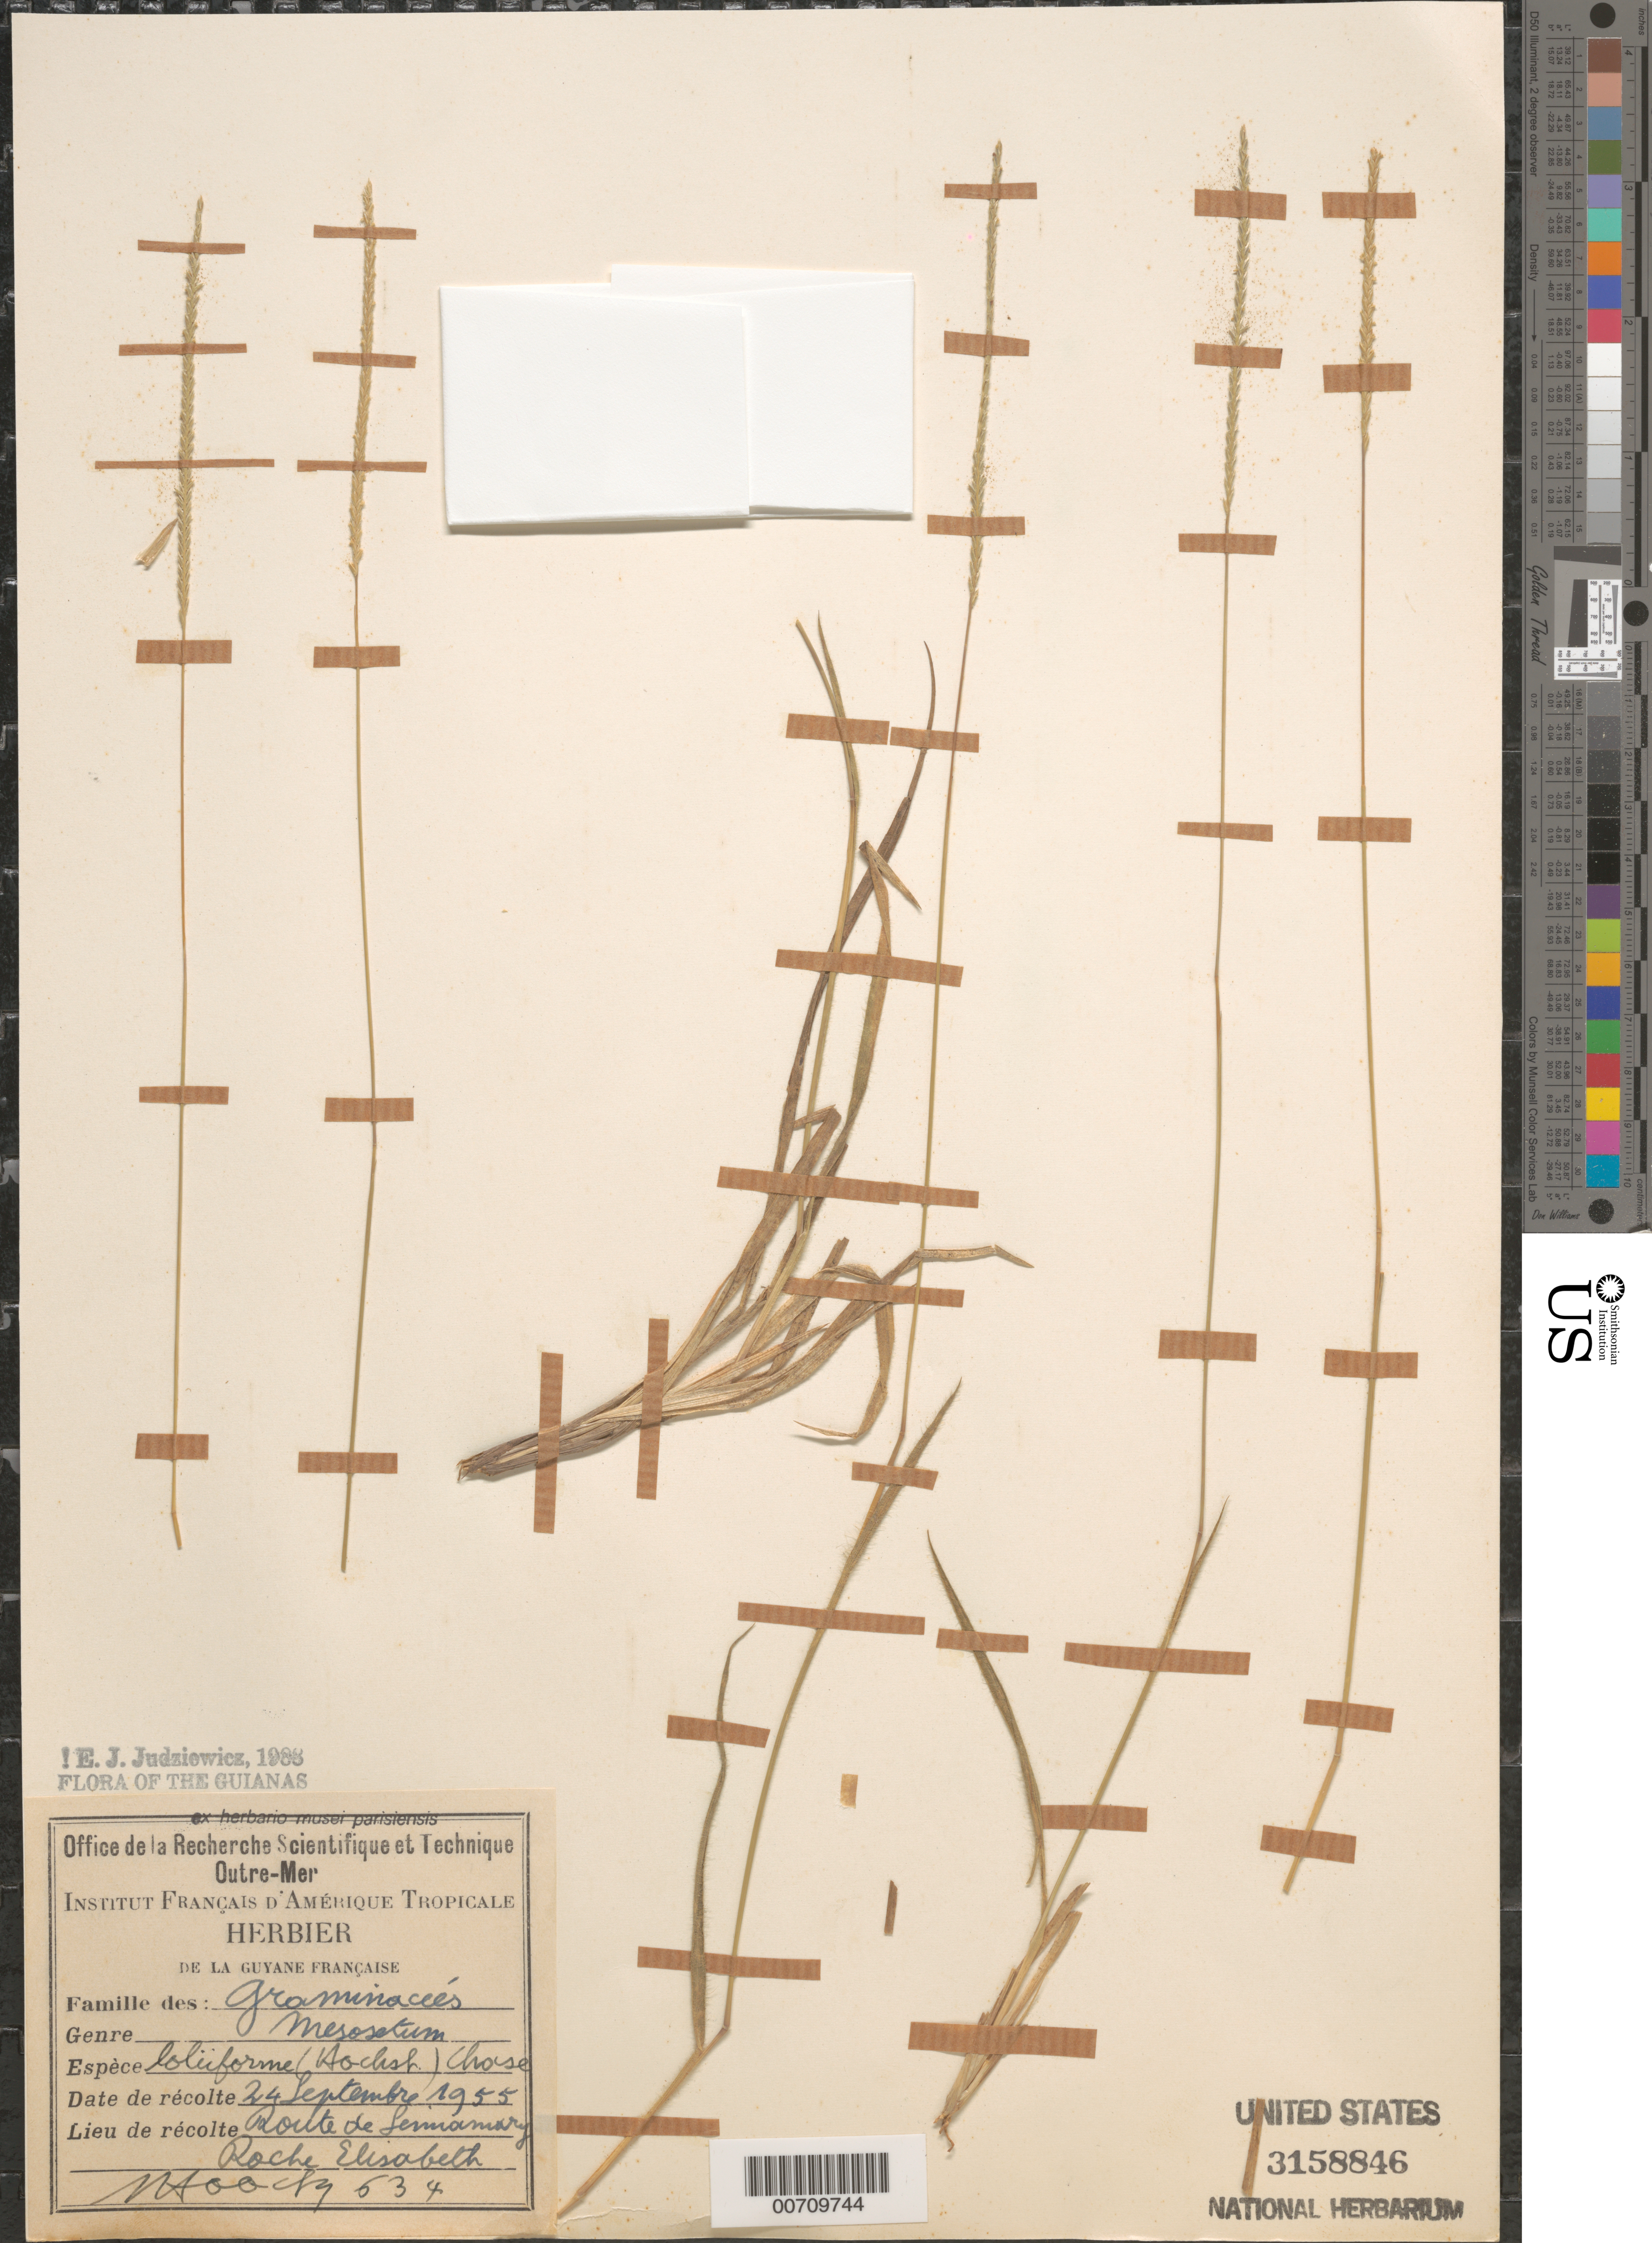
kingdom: Plantae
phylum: Tracheophyta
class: Liliopsida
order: Poales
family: Poaceae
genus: Mesosetum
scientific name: Mesosetum loliiforme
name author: (Hochst. ex Steud.) Chase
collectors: J. Hoock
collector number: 634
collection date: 1955-09-24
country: French Guiana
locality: The Guianas. Route de Seimamary. Roche Elisabeth.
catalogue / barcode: US 3158846